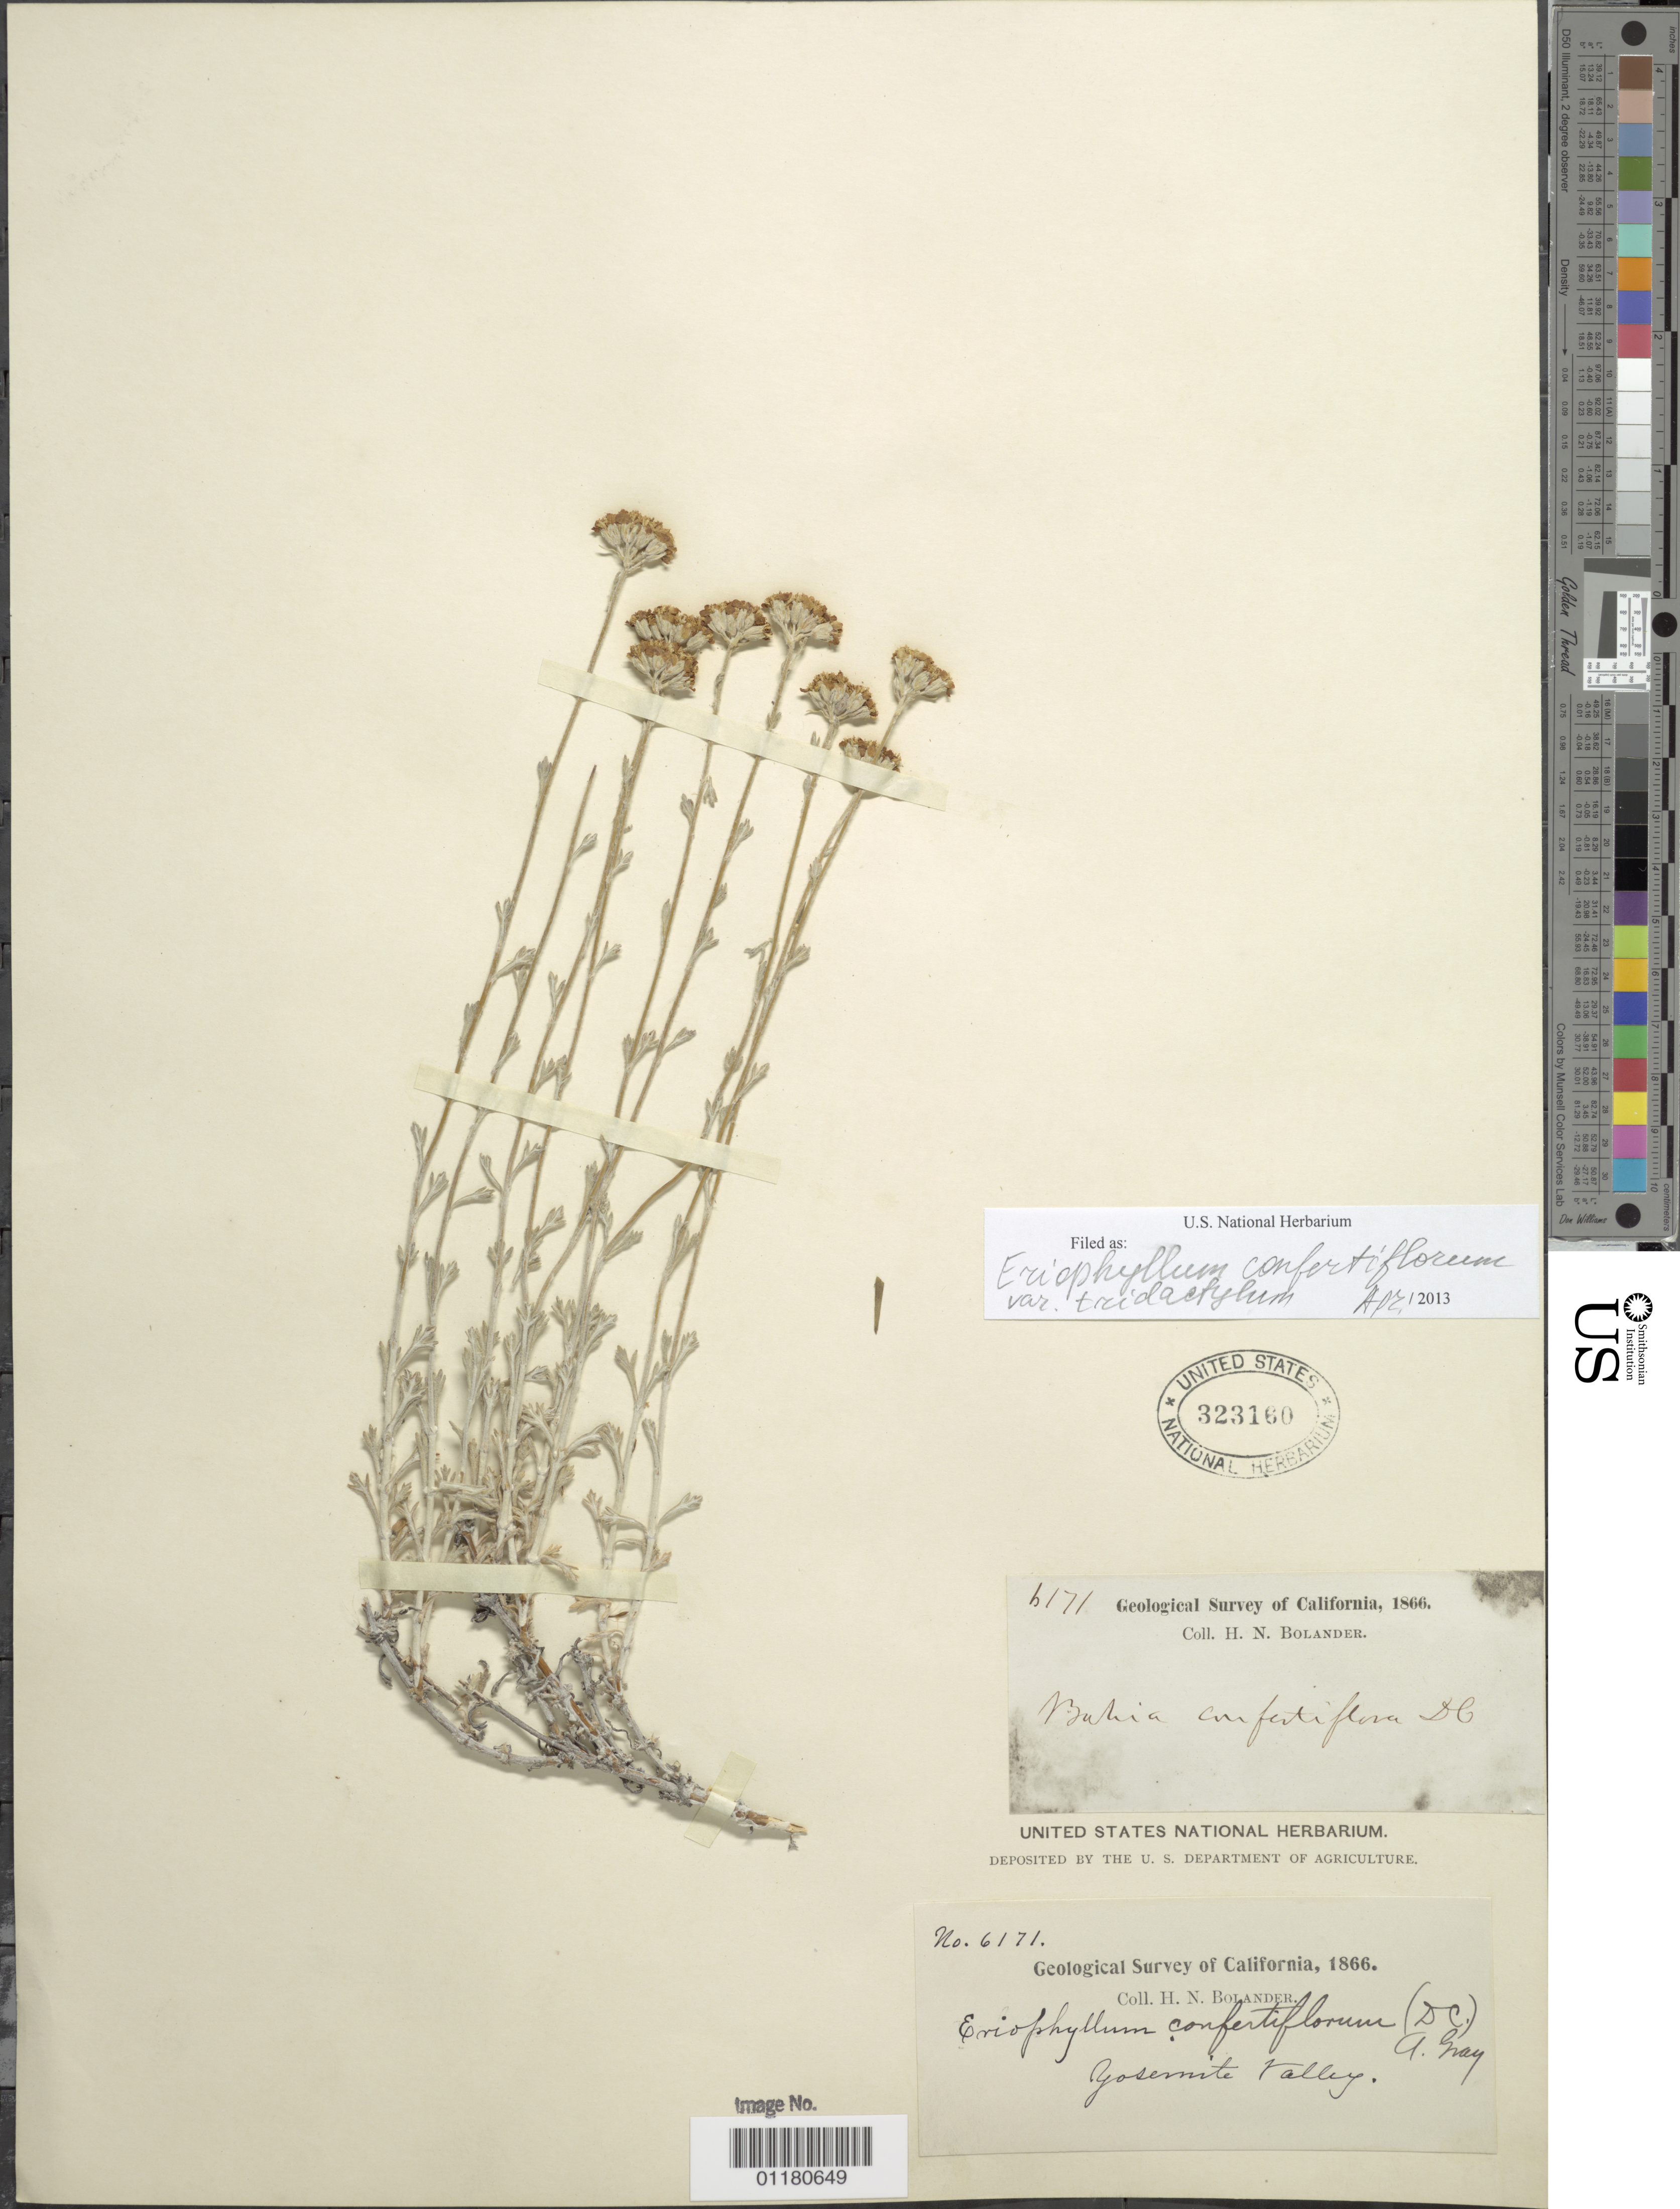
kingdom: Plantae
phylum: Tracheophyta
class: Magnoliopsida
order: Asterales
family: Asteraceae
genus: Eriophyllum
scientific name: Eriophyllum confertiflorum var. tridactylum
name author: (Rydb.) Munz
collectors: H. Bolander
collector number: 6171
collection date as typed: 1866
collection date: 1866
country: United States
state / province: California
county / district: Mariposa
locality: Yosemite valley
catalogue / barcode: US 323160